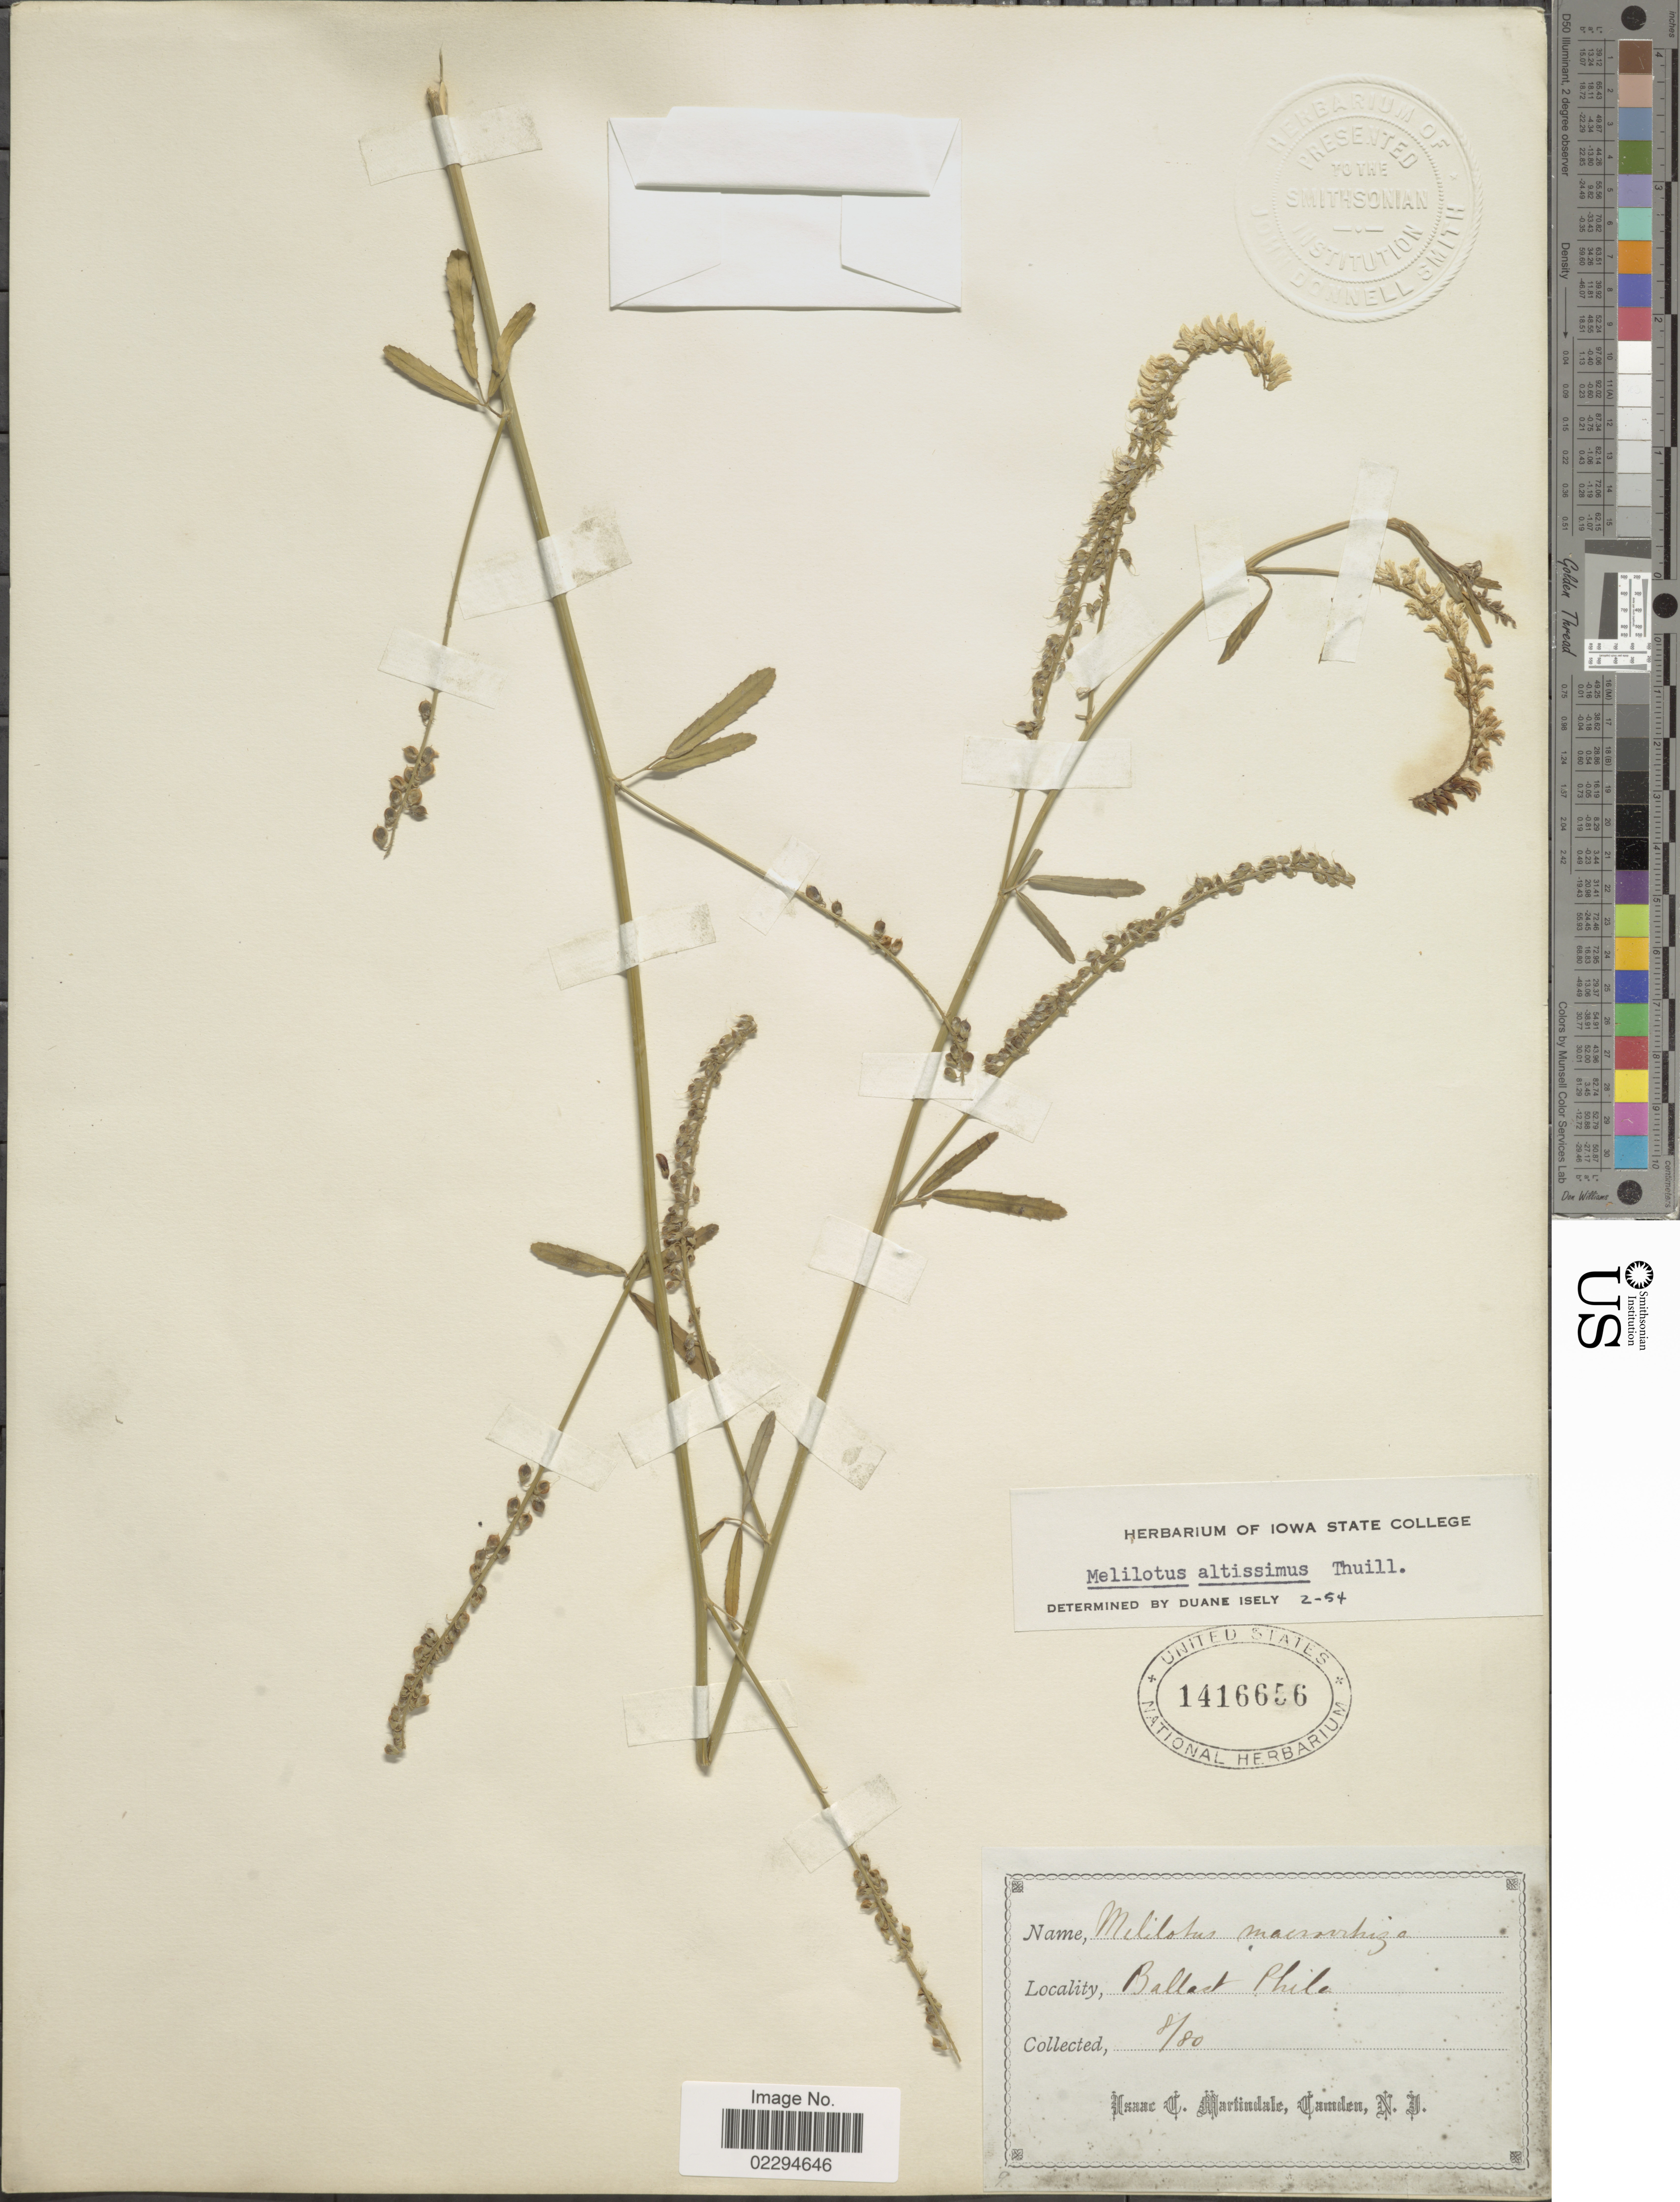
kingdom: Plantae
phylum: Tracheophyta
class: Magnoliopsida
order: Fabales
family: Fabaceae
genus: Melilotus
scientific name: Melilotus altissimus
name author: Thuill.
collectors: I. C. Martindale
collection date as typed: Transcribed d/m/y: /8/80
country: United States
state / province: Pennsylvania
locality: Ballast Phila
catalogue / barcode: US 1516656